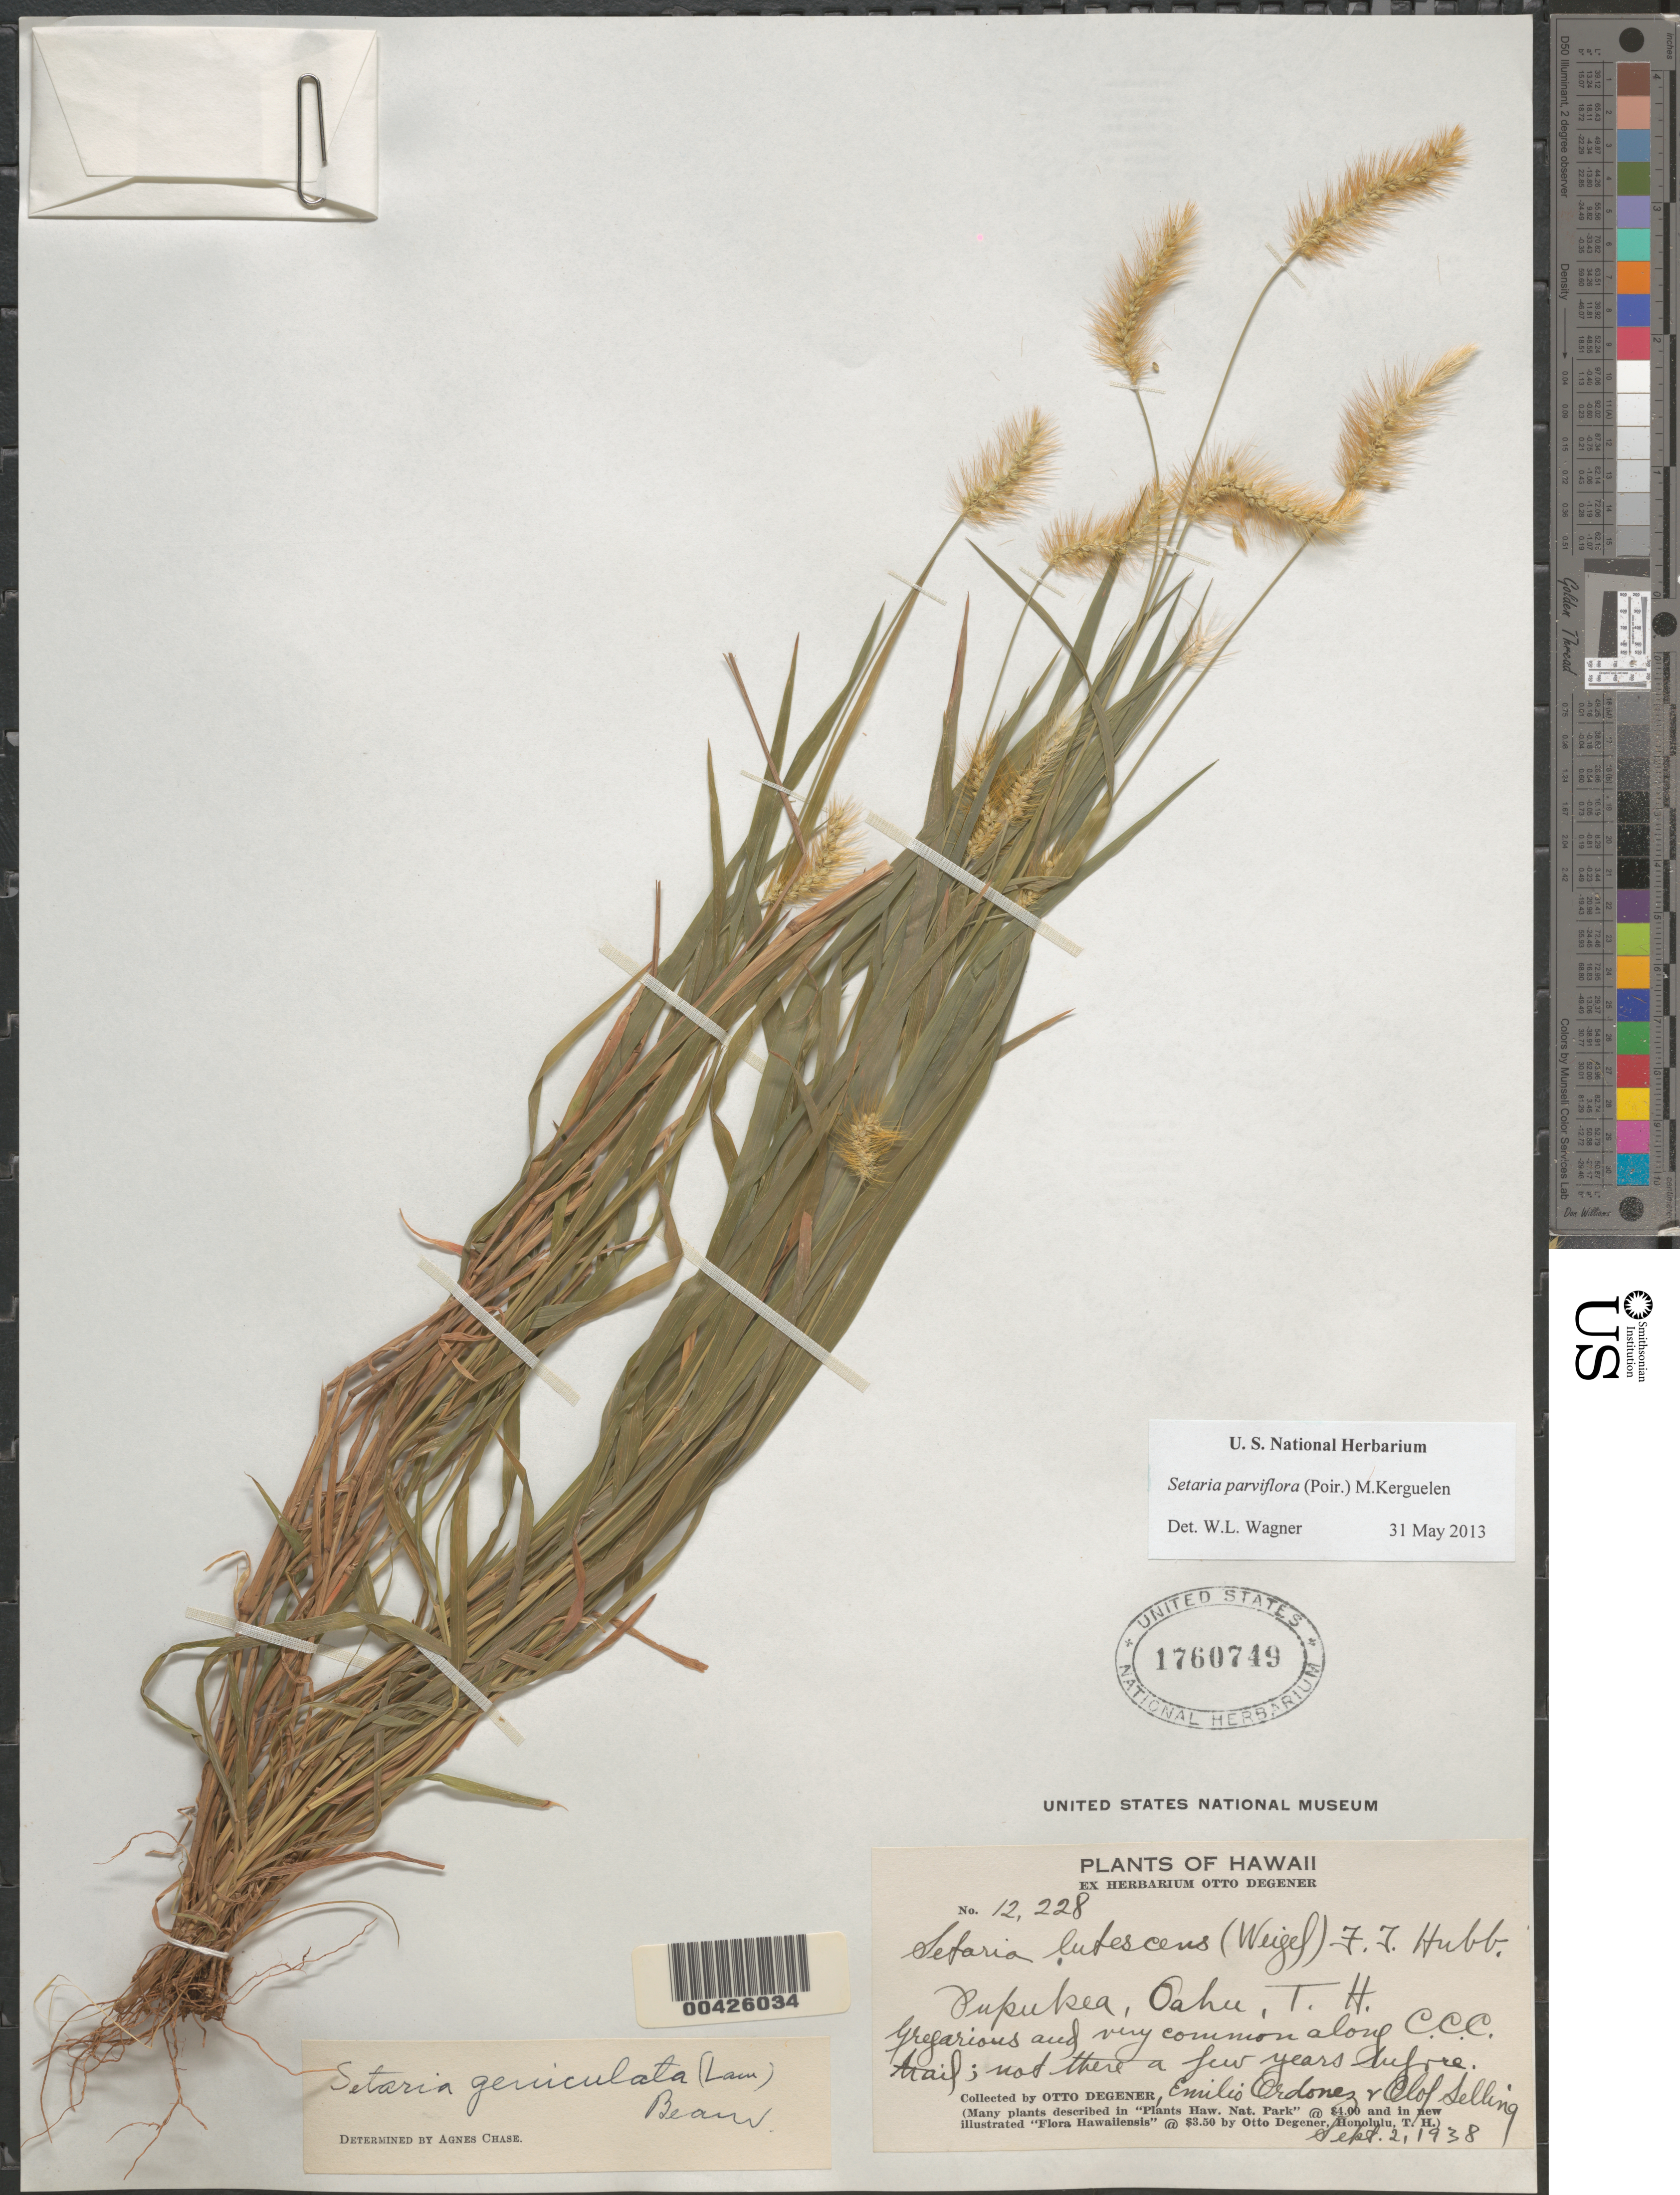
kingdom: Plantae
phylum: Tracheophyta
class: Liliopsida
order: Poales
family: Poaceae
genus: Setaria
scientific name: Setaria parviflora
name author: (Poir.) Kerguélen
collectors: O. Degener, E. Ordonez & O. Selling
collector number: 12228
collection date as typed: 2 Sep 1938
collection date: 1938-09-02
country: United States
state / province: Hawaii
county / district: Honolulu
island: Oahu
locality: Pupukea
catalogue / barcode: US 1760749